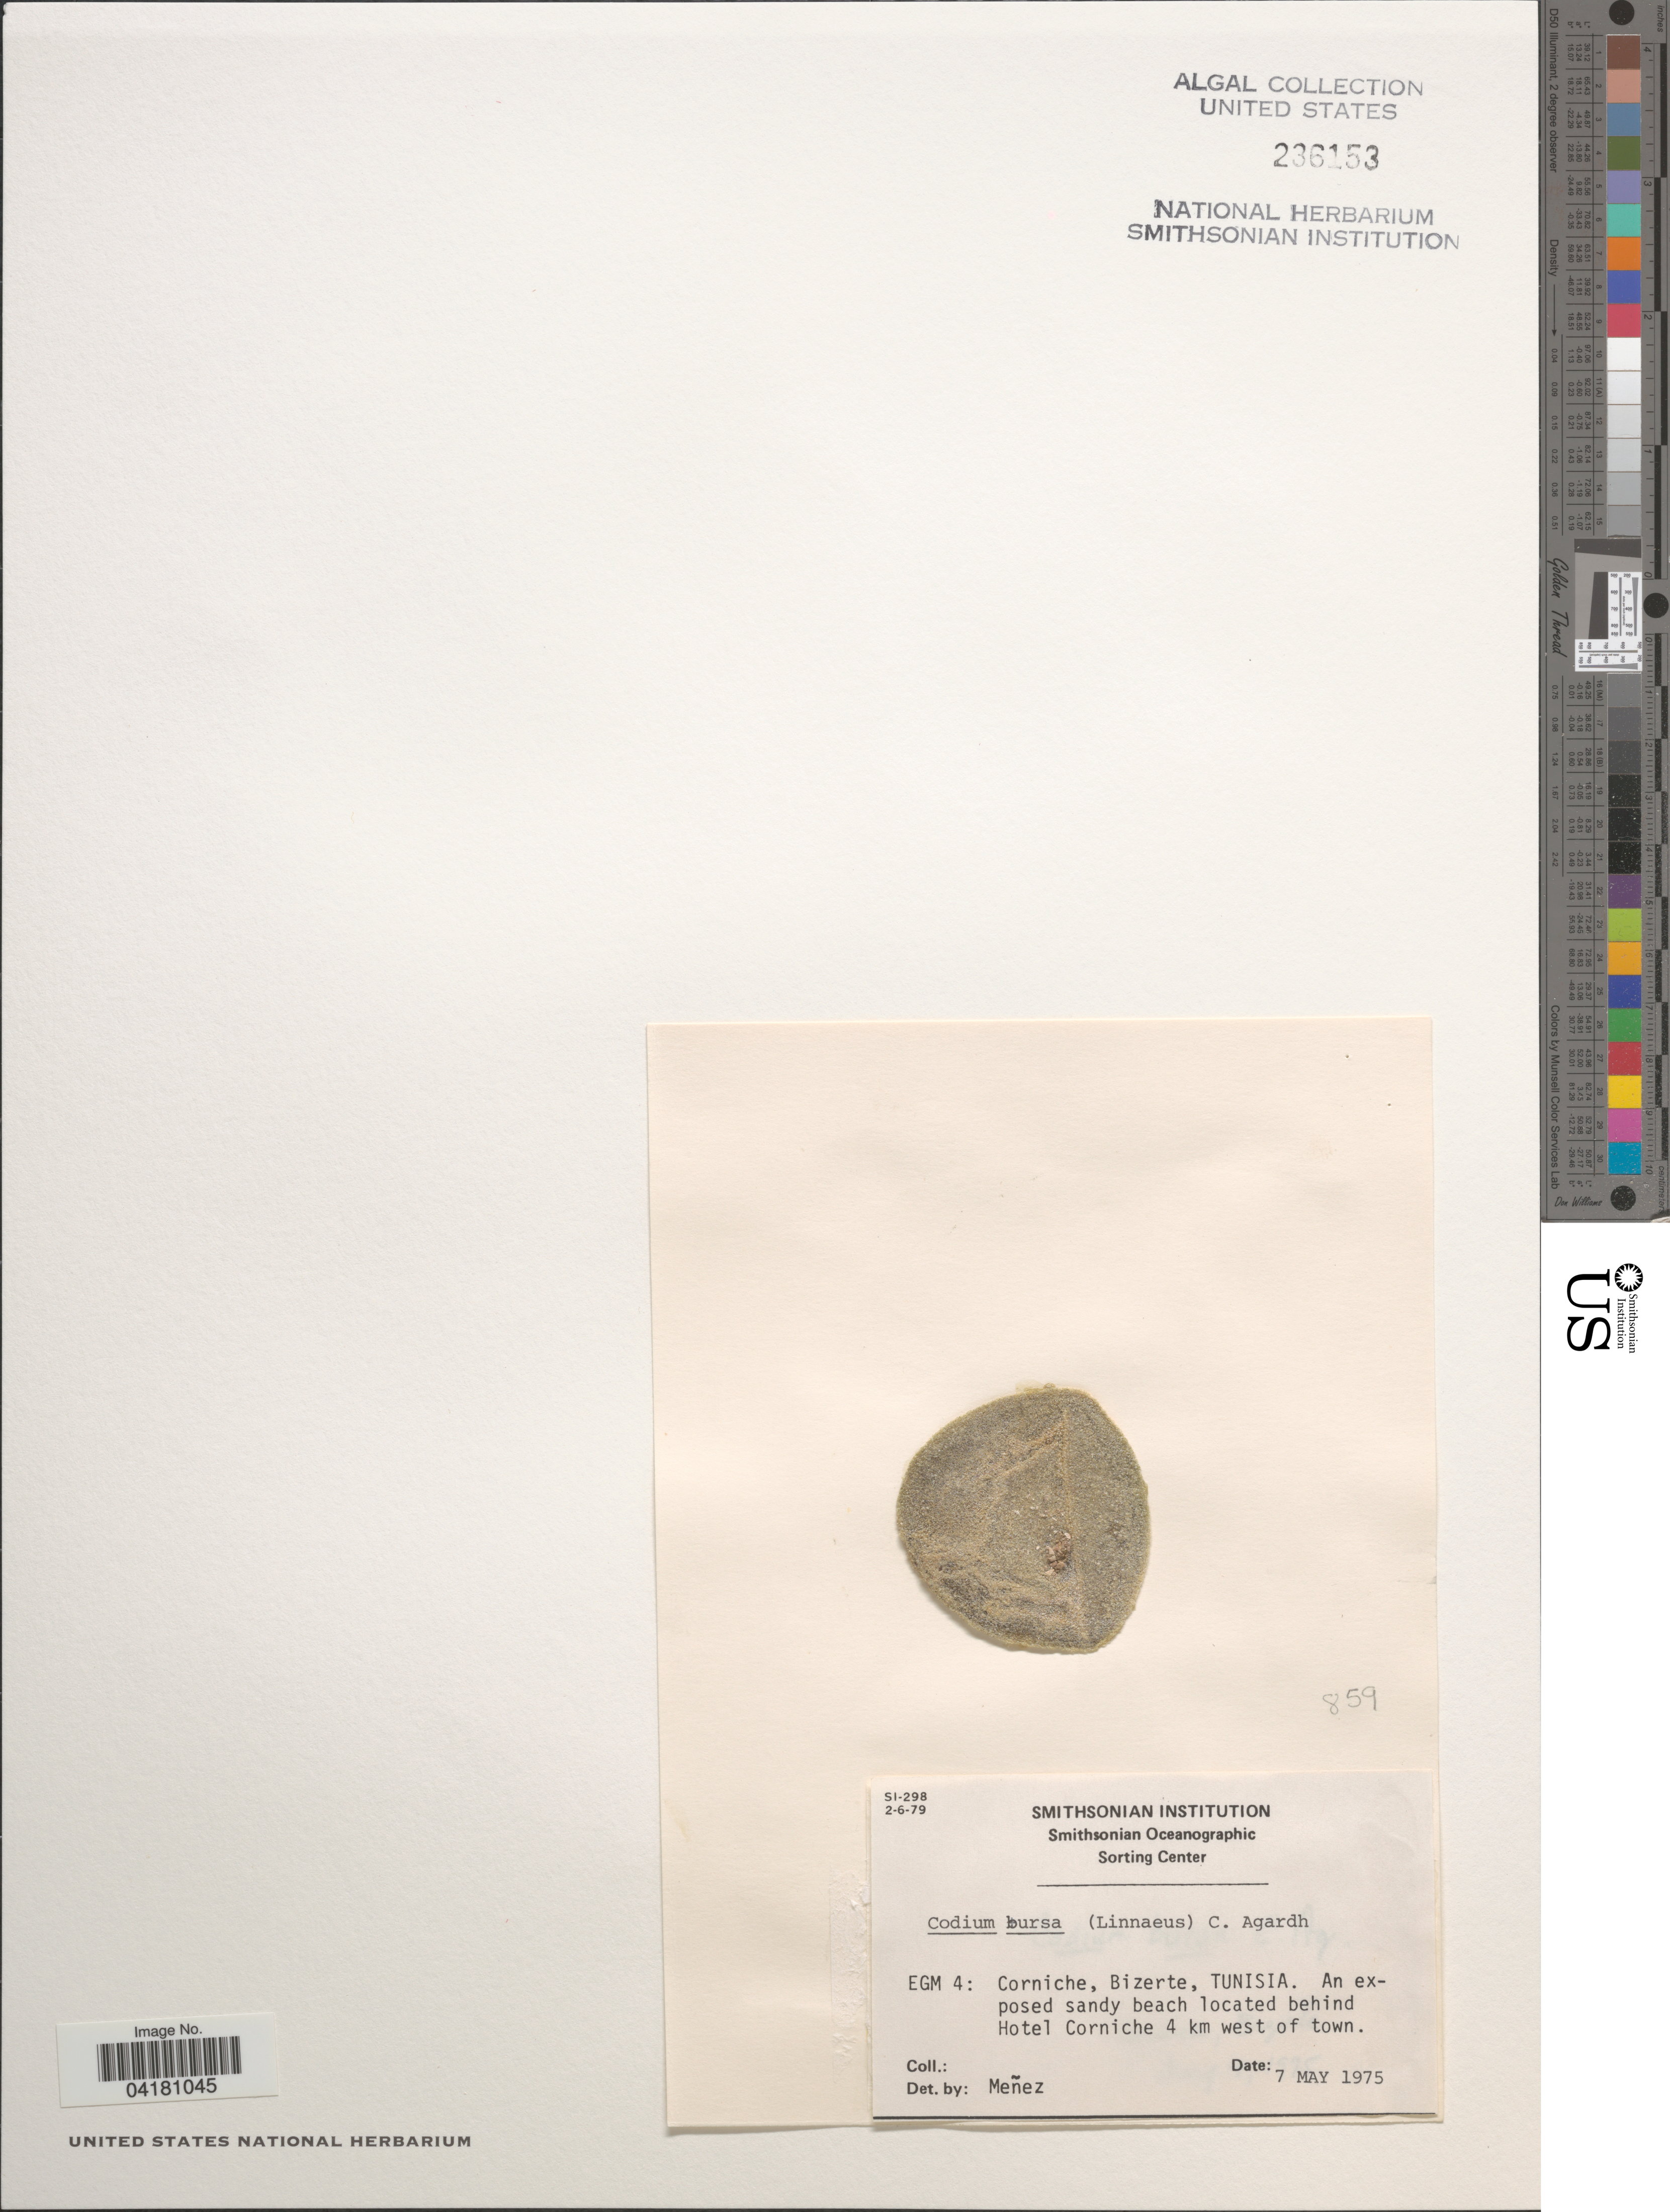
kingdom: Plantae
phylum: Chlorophyta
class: Ulvophyceae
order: Bryopsidales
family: Codiaceae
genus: Codium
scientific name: Codium bursa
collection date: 1975-05-07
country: Tunisia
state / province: Bizerte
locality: EGM 4: Corniche. An exposed sandy beach located behind Hotel Corniche 4 km west of town.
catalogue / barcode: US 236153